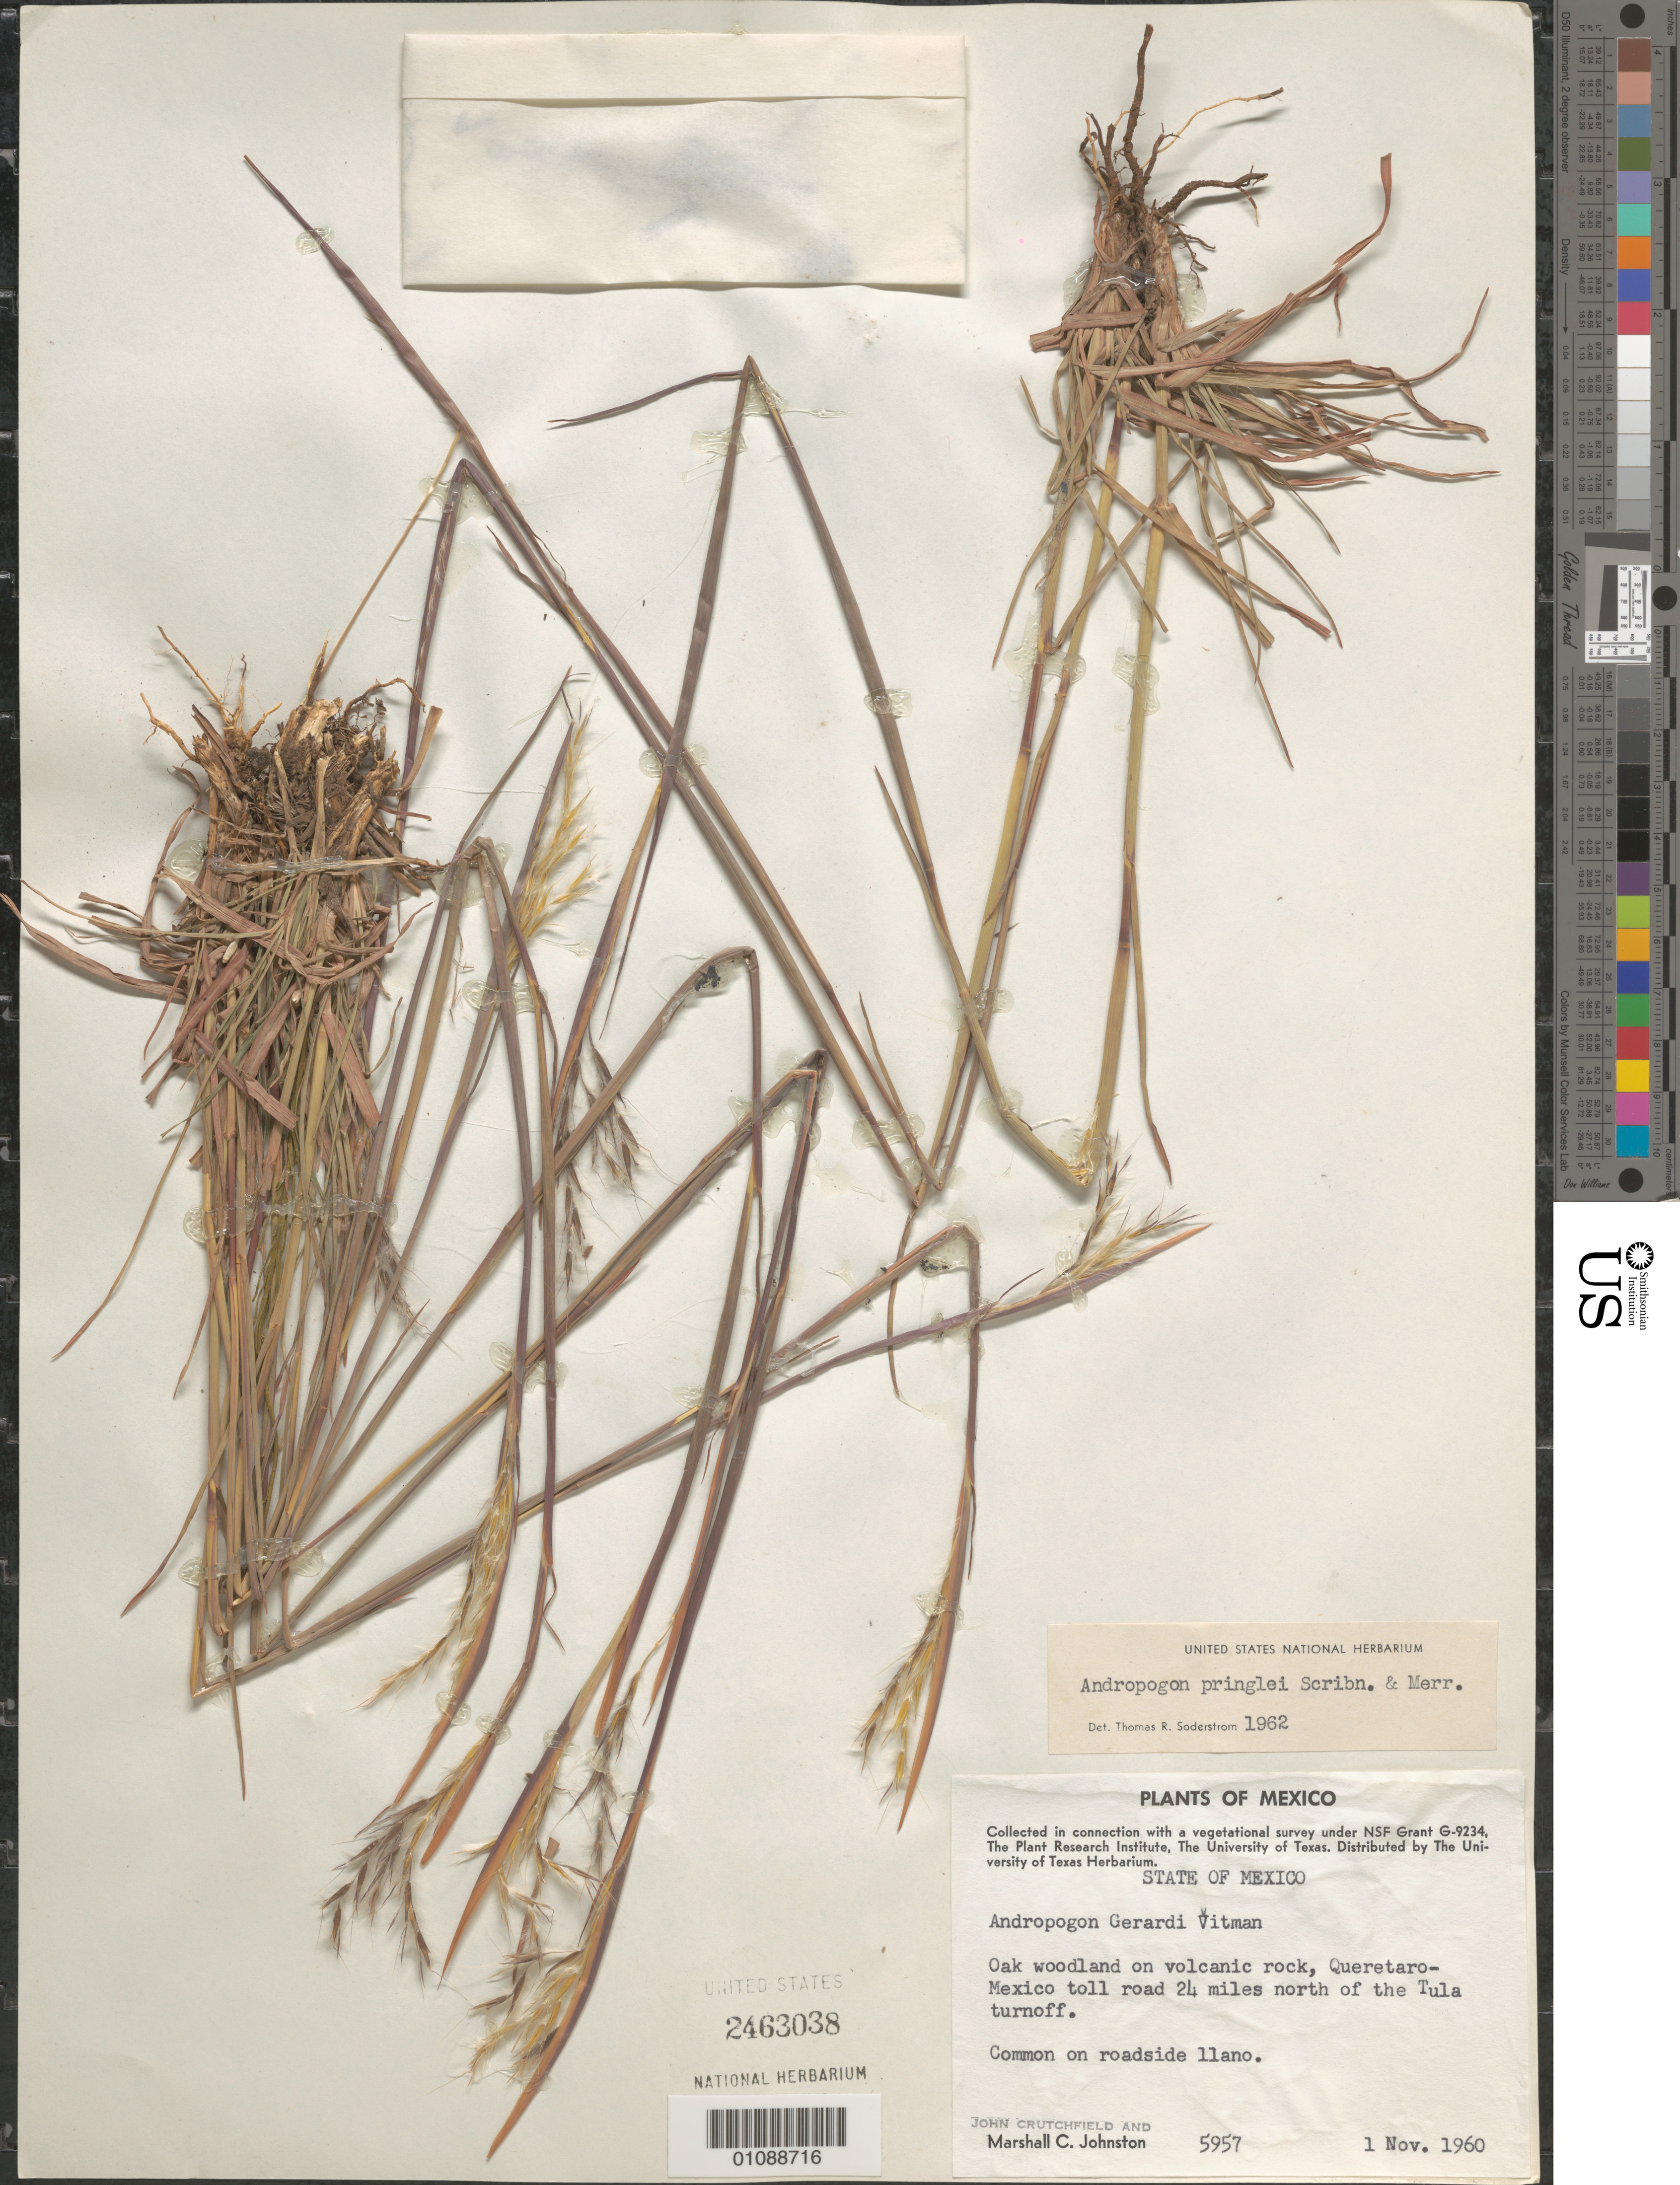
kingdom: Plantae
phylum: Tracheophyta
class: Liliopsida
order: Poales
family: Poaceae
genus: Andropogon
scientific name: Andropogon pringlei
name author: Scribn. & Merr.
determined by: Soderstrom, T. R.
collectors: J. Crutchfield & M. Johnston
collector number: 5957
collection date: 1960-11-01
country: Mexico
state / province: México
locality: Queretaro-Mexico toll road 24 miles north of the Tula turnoff.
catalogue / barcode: US 2463038